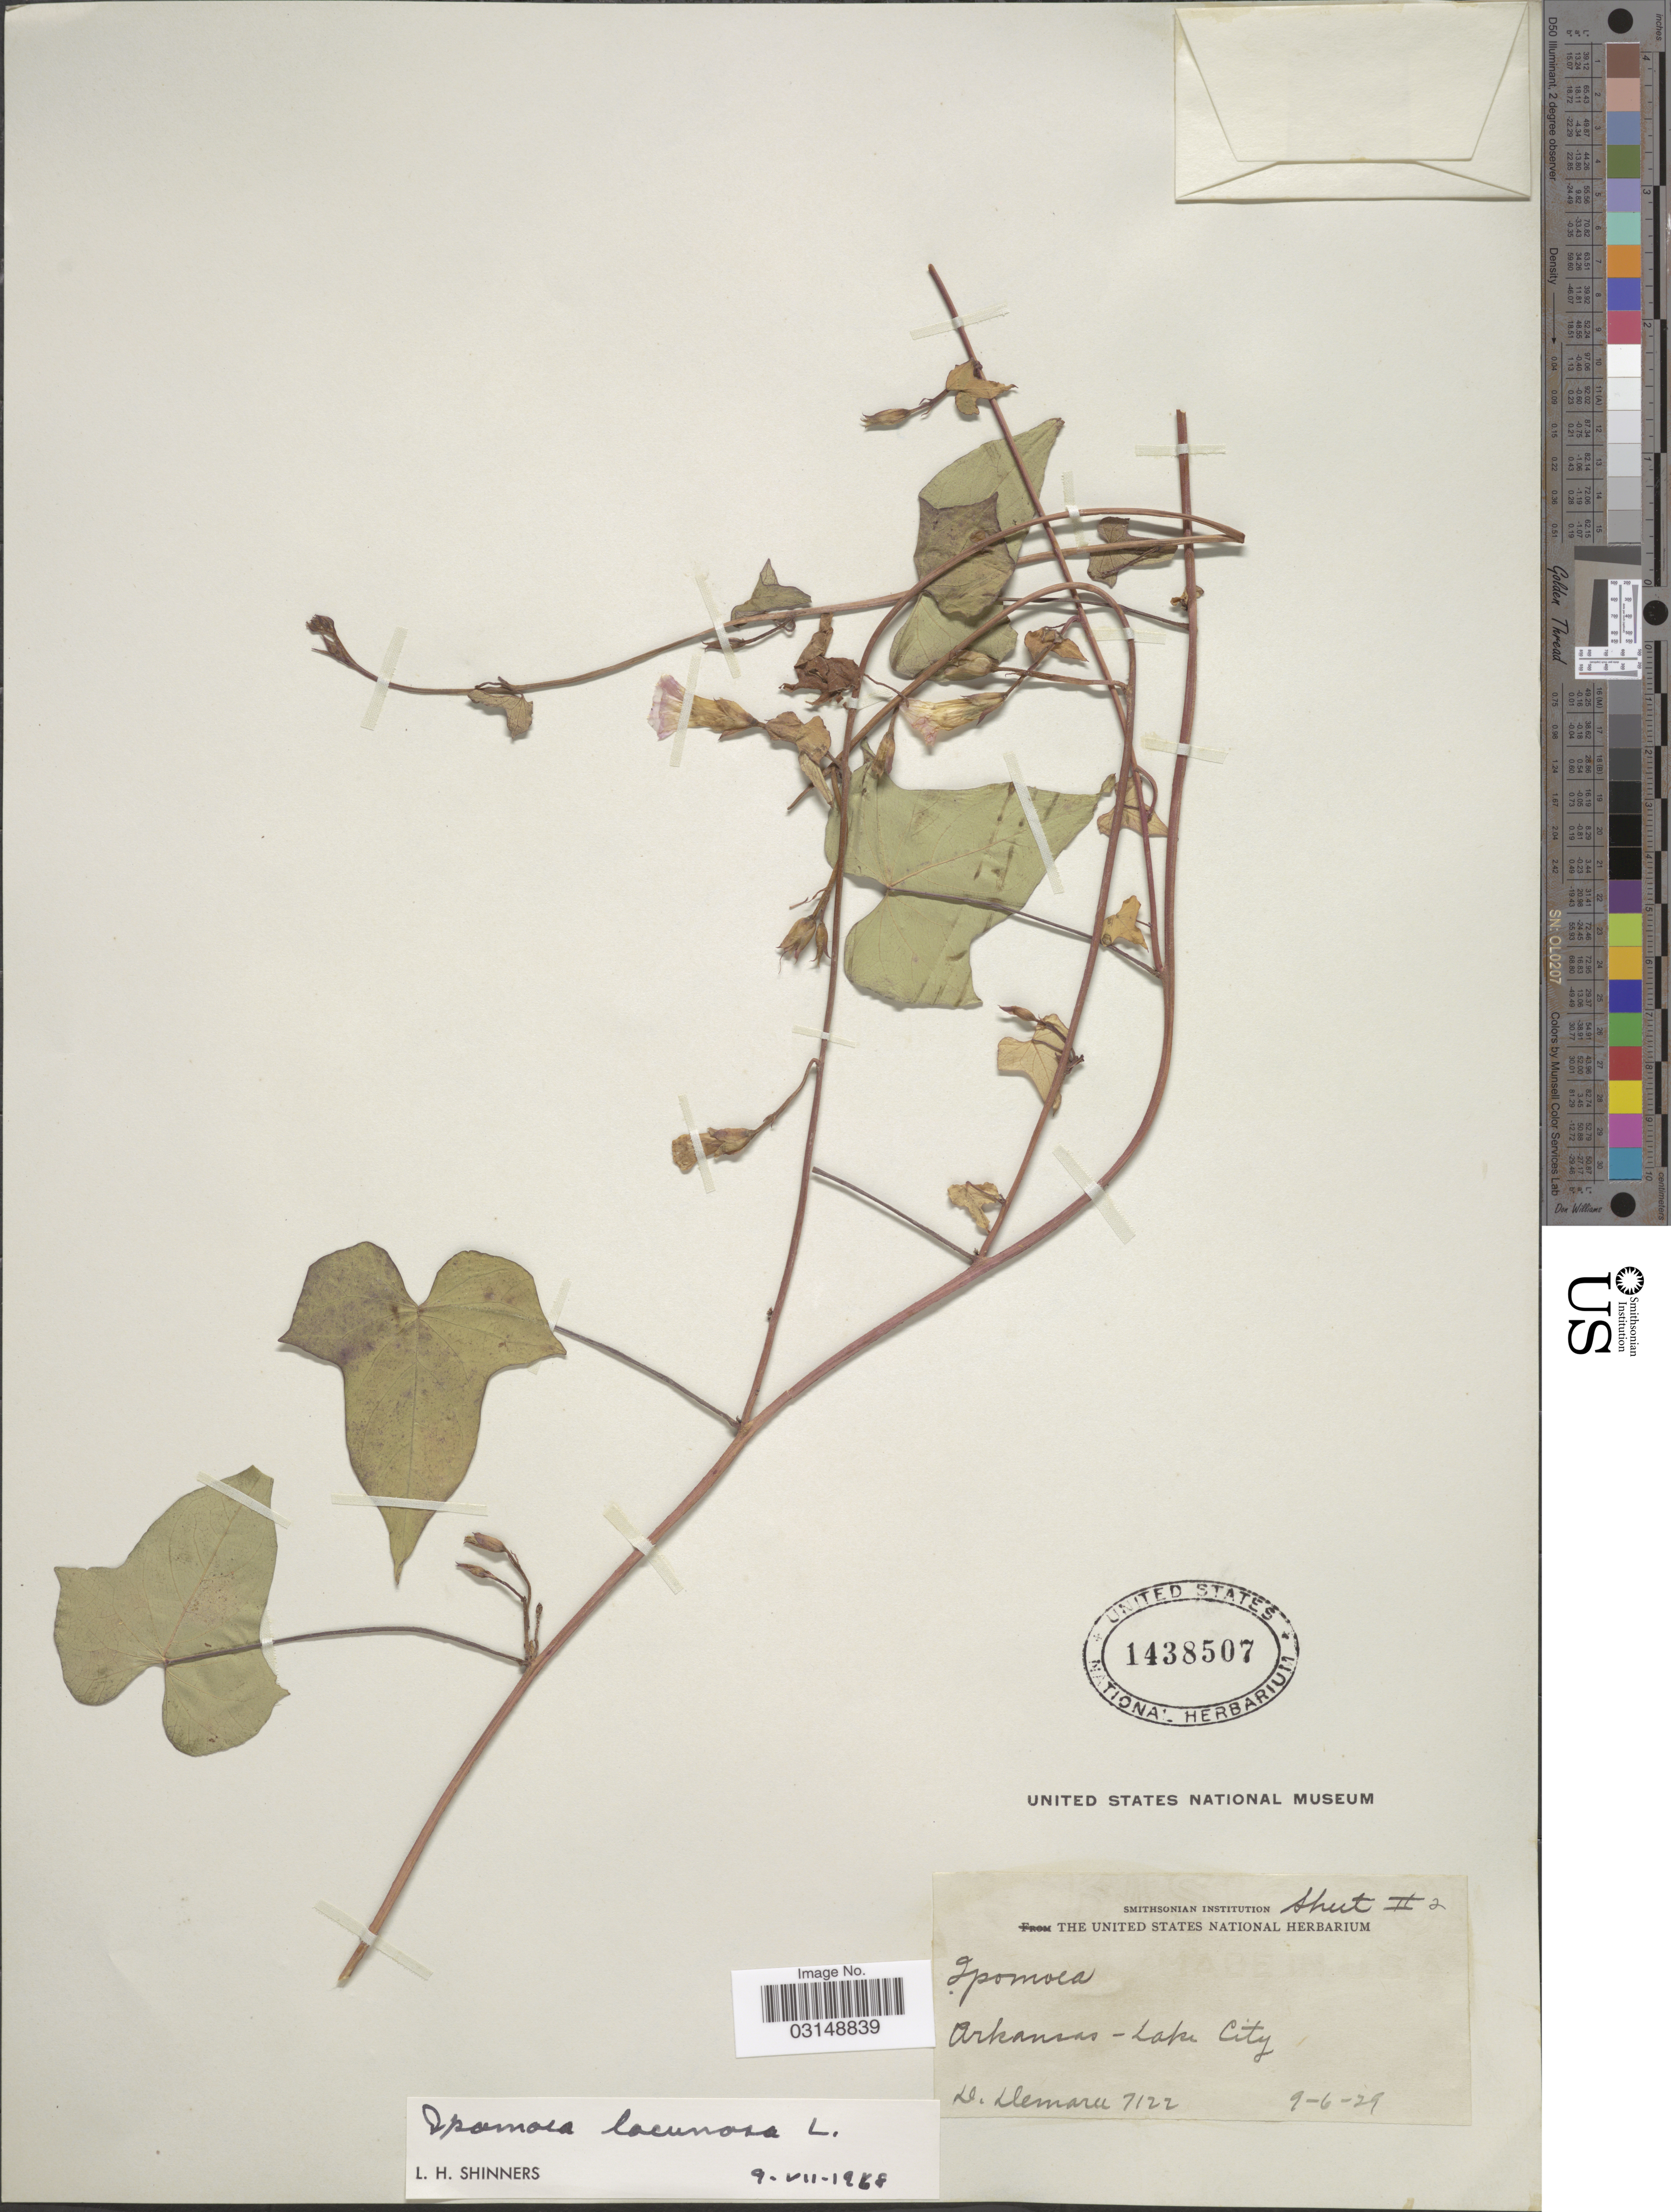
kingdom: Plantae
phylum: Tracheophyta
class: Magnoliopsida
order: Solanales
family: Convolvulaceae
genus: Ipomoea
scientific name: Ipomoea lacunosa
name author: L.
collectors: D. Demaree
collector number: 7122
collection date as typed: Transcribed d/m/y: 6/9/29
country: United States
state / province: Arkansas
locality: Lake City.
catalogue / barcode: US 1438507